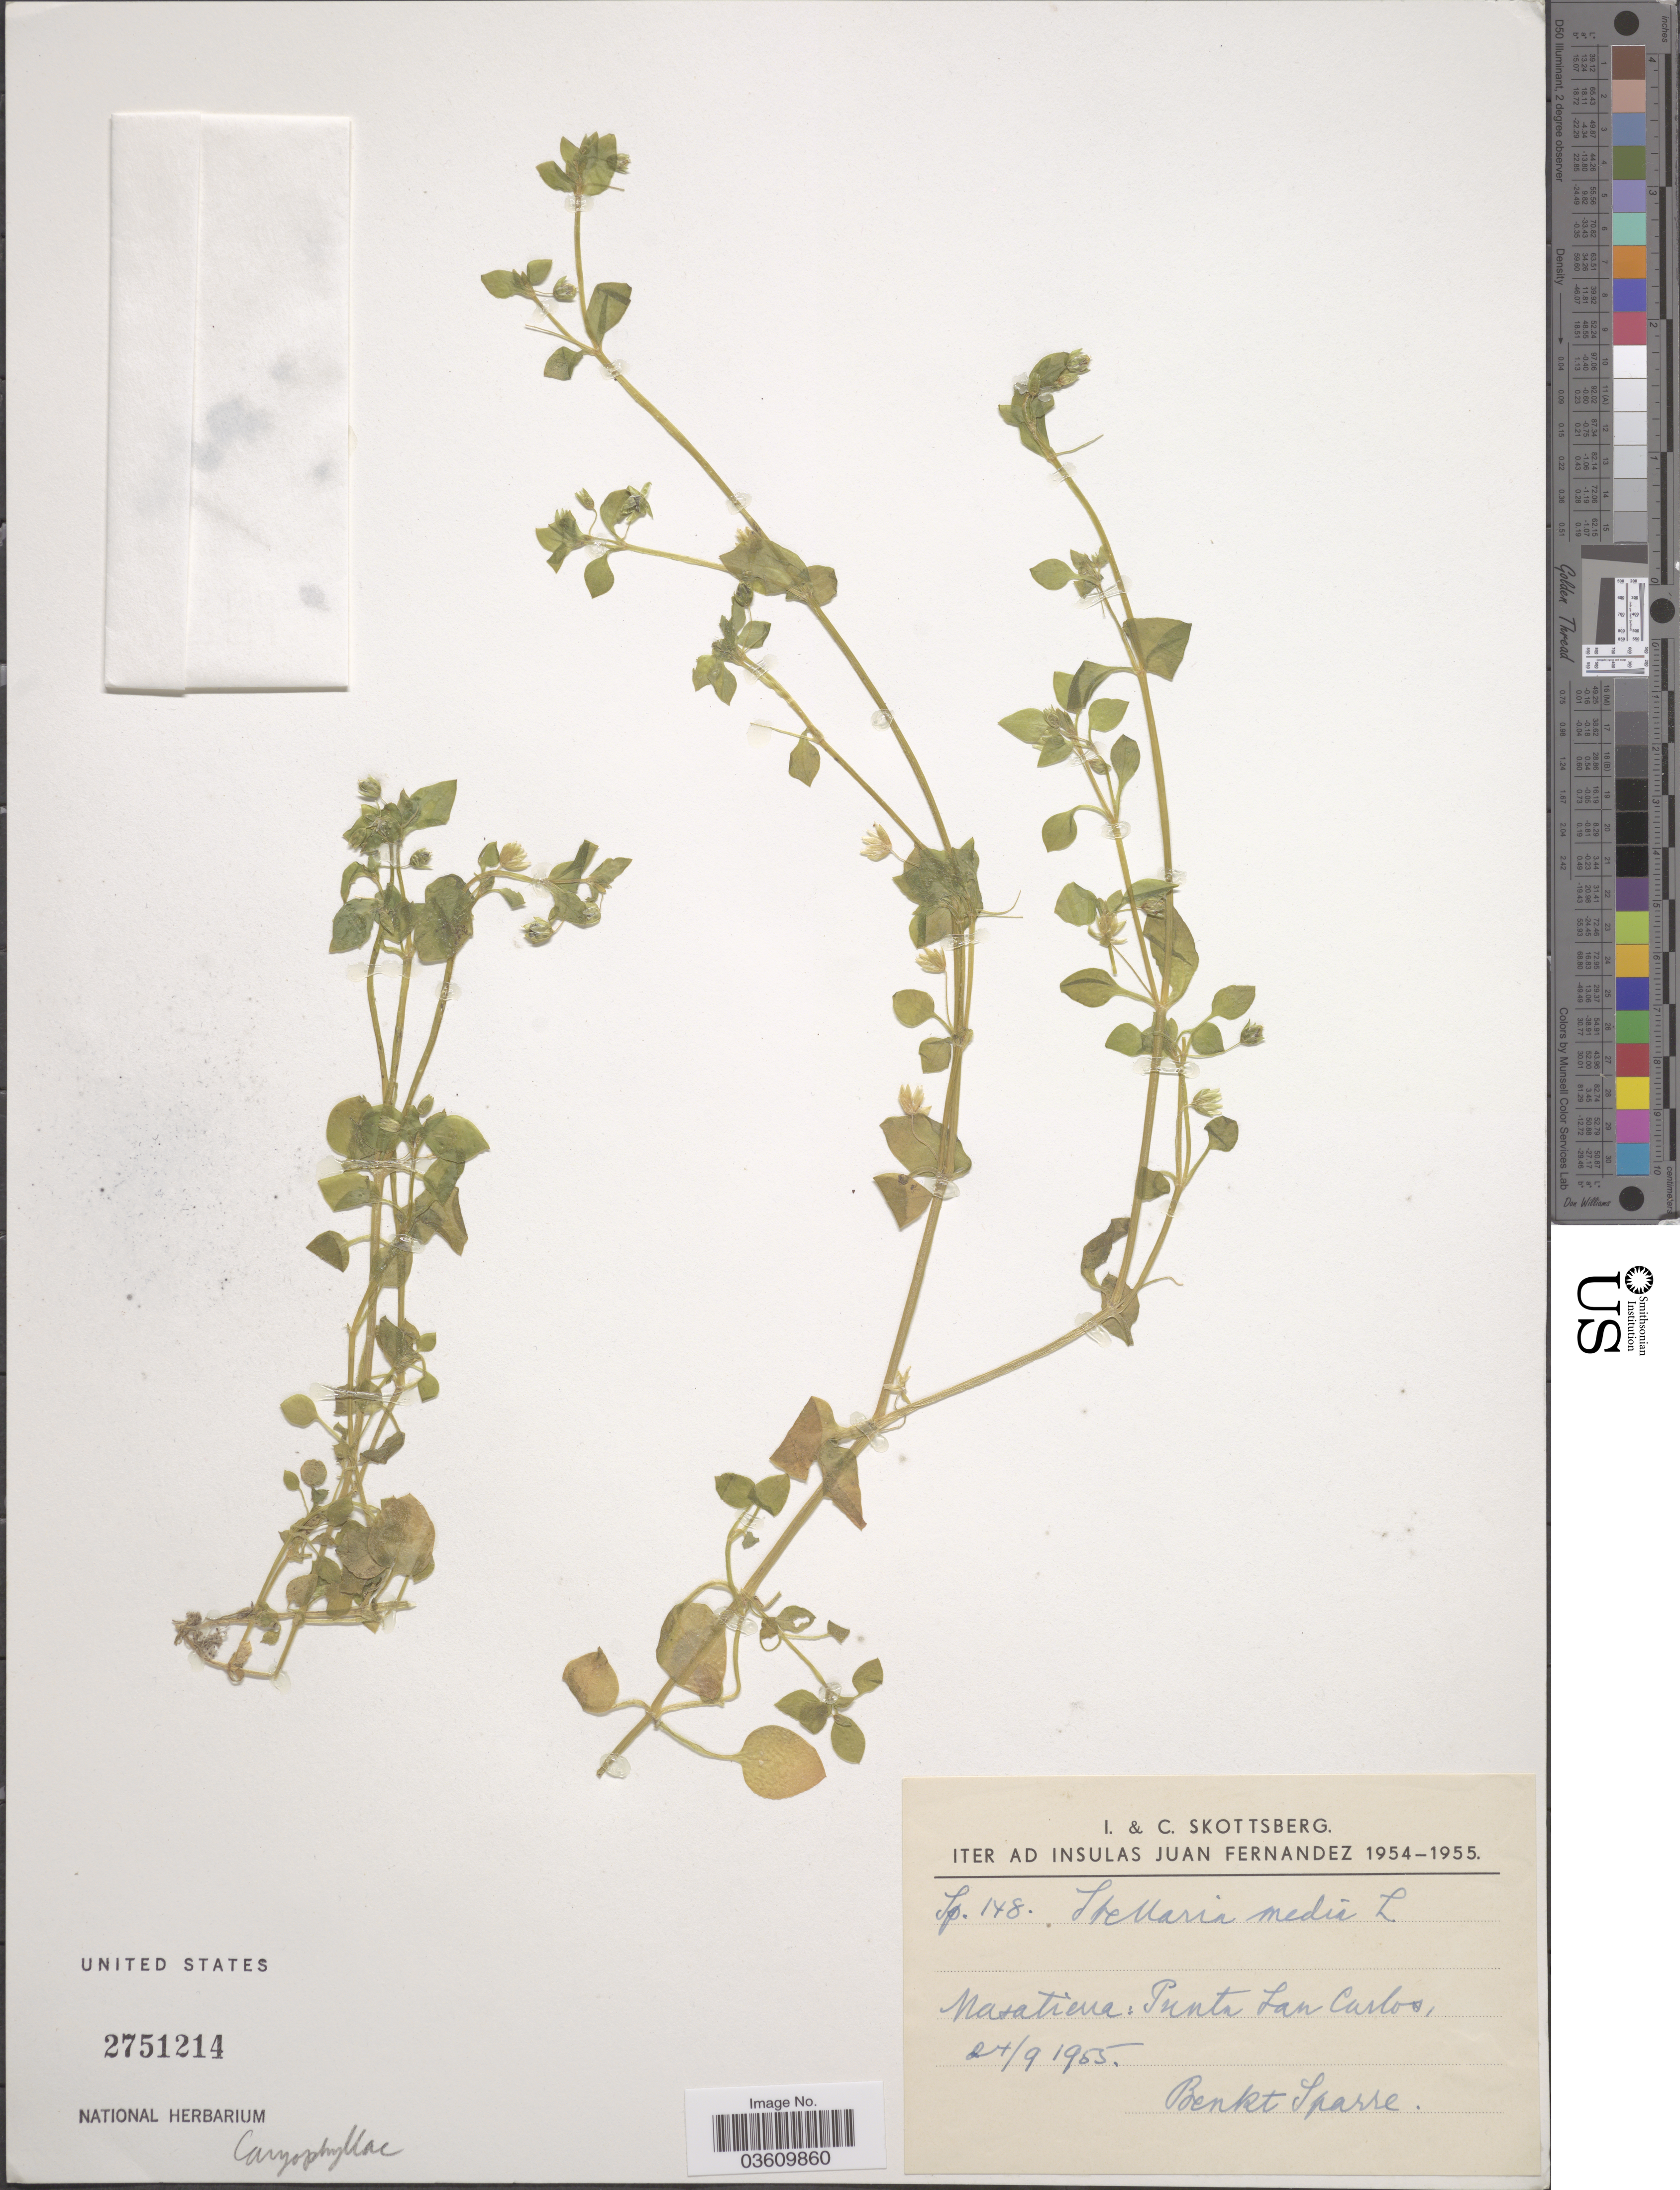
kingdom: Plantae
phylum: Tracheophyta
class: Magnoliopsida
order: Caryophyllales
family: Caryophyllaceae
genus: Stellaria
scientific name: Stellaria media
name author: (L.) Vill.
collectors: B. Sparre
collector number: Sp. 148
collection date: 1955-09-24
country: Chile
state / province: Valparaíso (V)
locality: Iter ad Insulas Juan Fernandez. Masatierra: Punta San Carlos.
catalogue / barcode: US 2751214